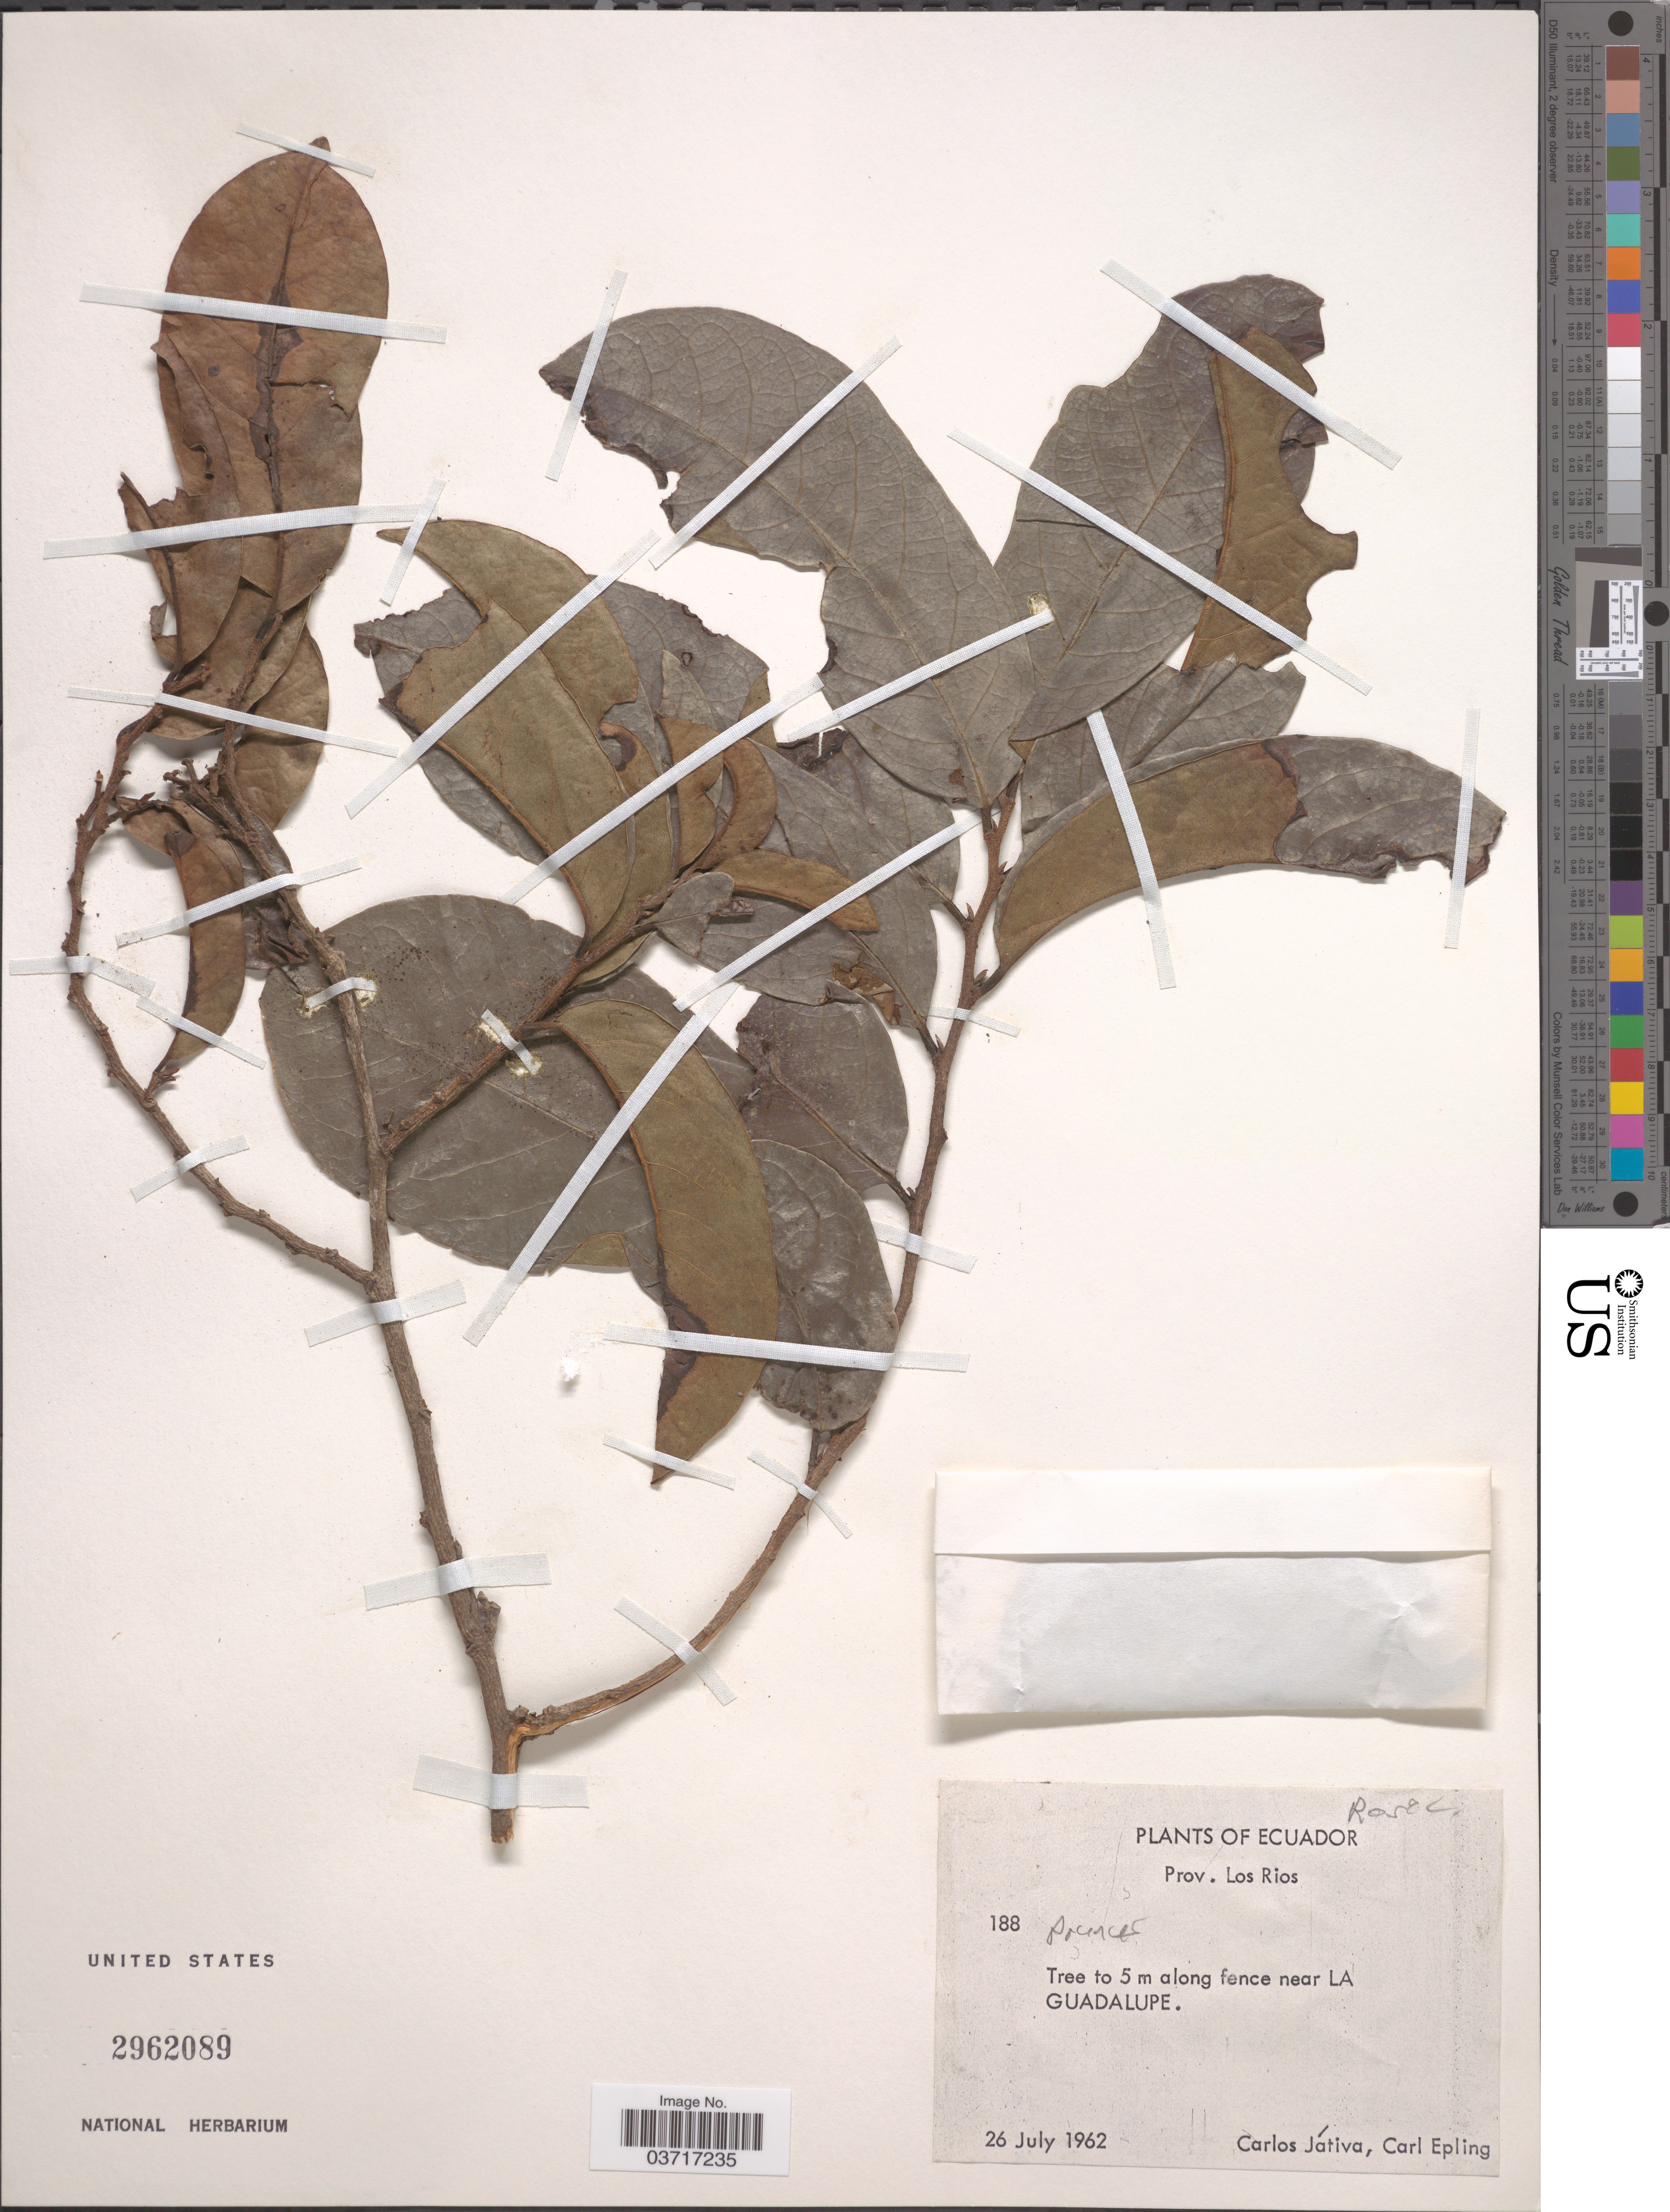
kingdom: Plantae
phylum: Tracheophyta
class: Magnoliopsida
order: Rosales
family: Rosaceae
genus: Prunus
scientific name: Prunus sp.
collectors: C. D. Játiva & C. C. Epling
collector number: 188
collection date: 1962-07-26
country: Ecuador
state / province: Los Ríos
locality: Along fence near La Guadalupe.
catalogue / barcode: US 2962089